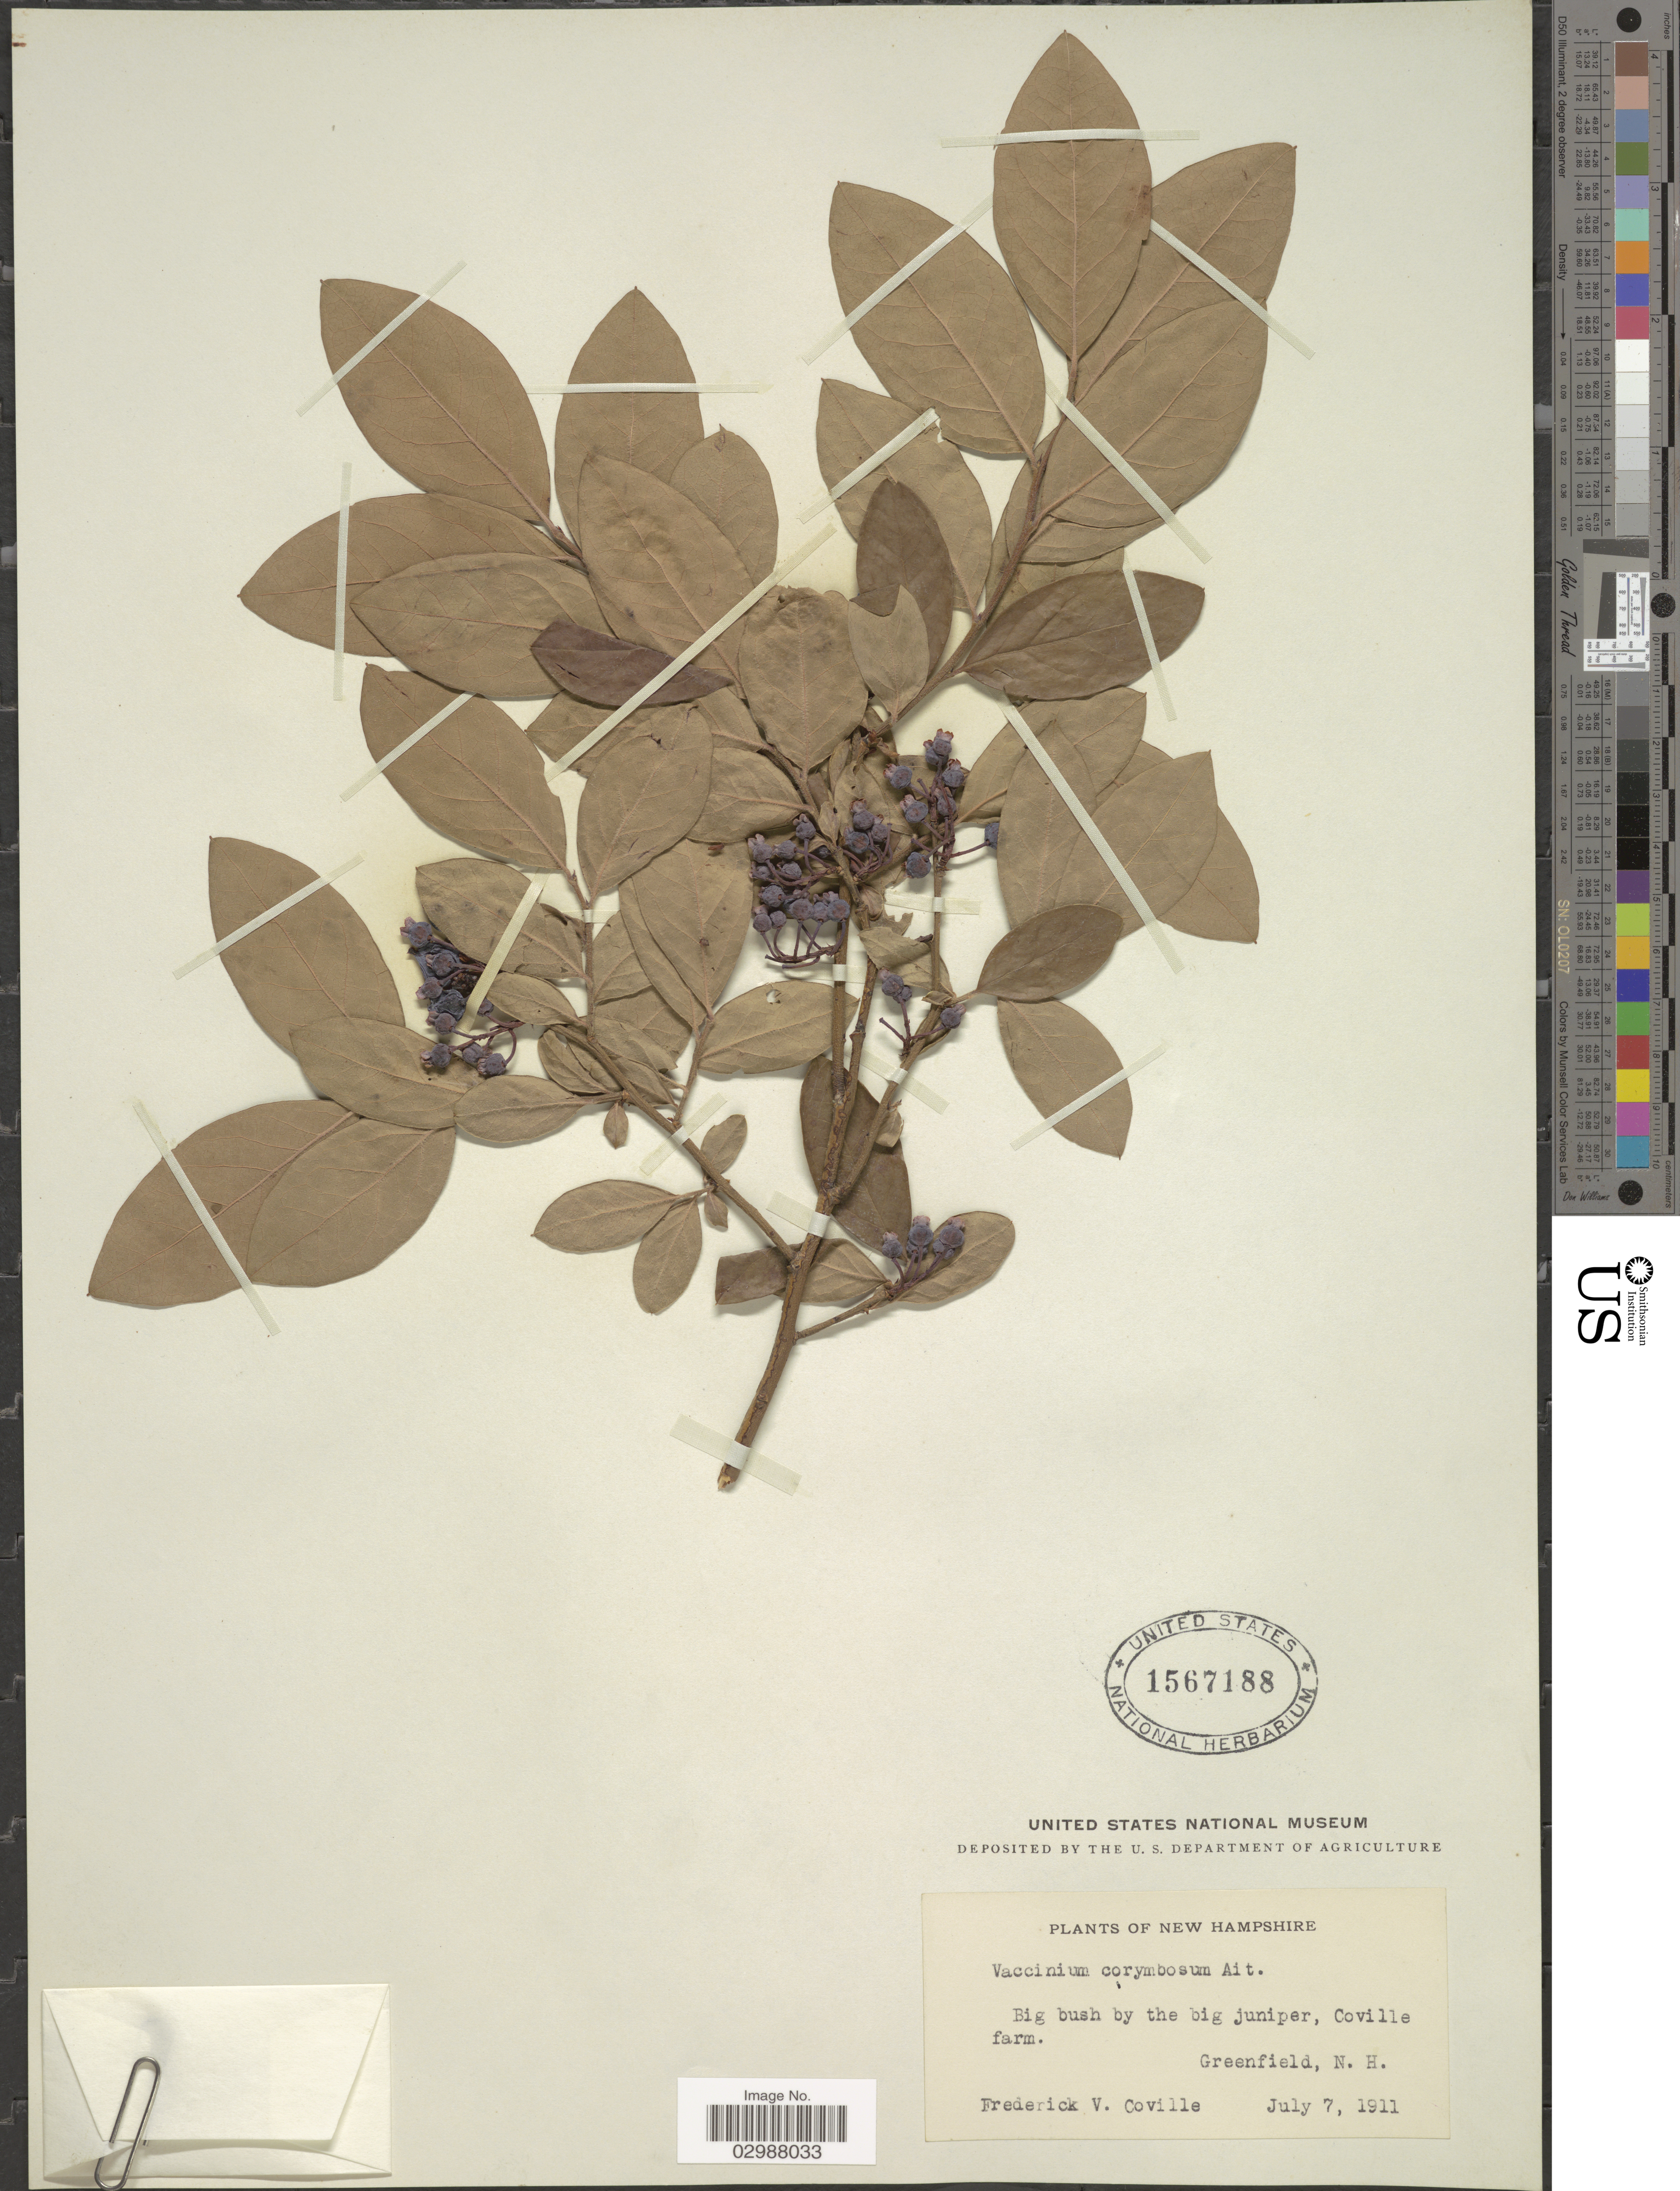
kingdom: Plantae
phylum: Tracheophyta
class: Magnoliopsida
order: Ericales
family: Ericaceae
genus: Vaccinium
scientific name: Vaccinium corymbosum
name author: L.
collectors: F. V. Coville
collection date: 1911-07-07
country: United States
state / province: New Hampshire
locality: Big bush by the big juniper, Coville farm. Greenfield.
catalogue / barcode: US 1567188